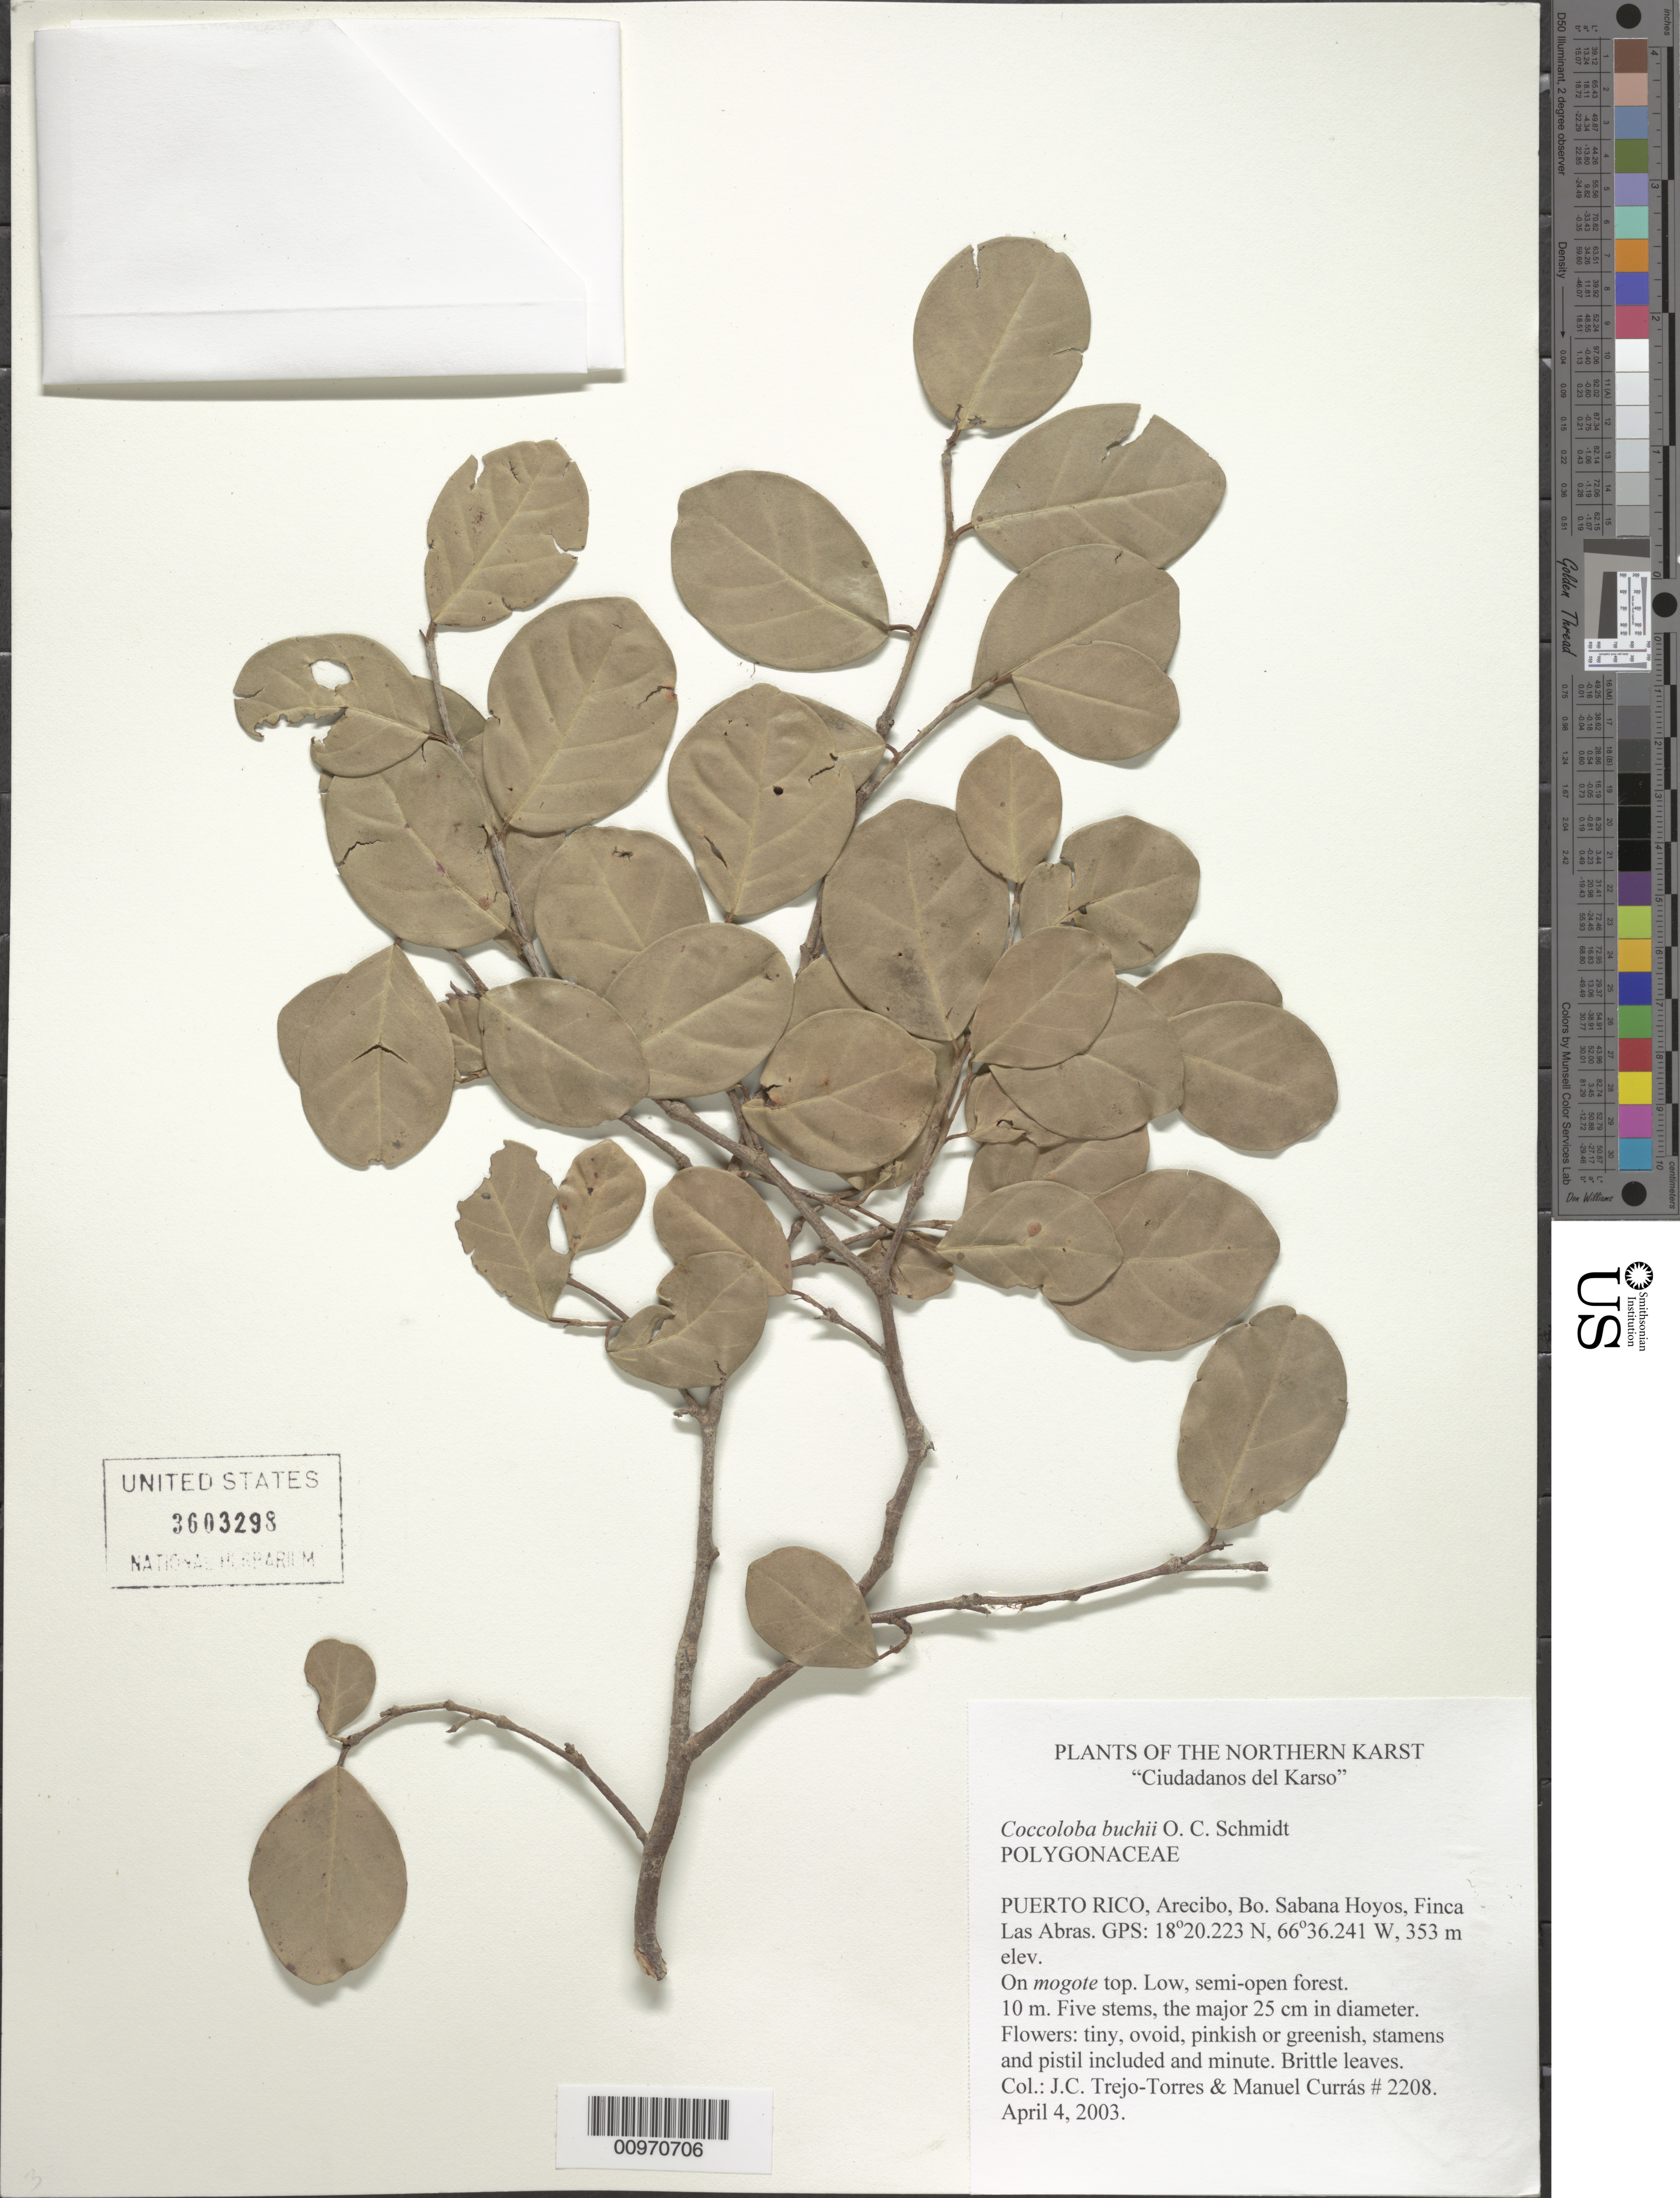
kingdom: Plantae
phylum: Tracheophyta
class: Magnoliopsida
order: Caryophyllales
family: Polygonaceae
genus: Coccoloba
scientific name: Coccoloba buchii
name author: O.C. Schmidt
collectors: J. C. Trejo-Torres & M. Currás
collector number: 2208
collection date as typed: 04 Apr 2003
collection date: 2003-04-04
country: Puerto Rico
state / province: Arecibo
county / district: Bo. Sabana Hoyos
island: Puerto Rico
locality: Finca Las Abras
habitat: On mogote top. Low, semi-open forest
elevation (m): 353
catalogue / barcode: US 3603298